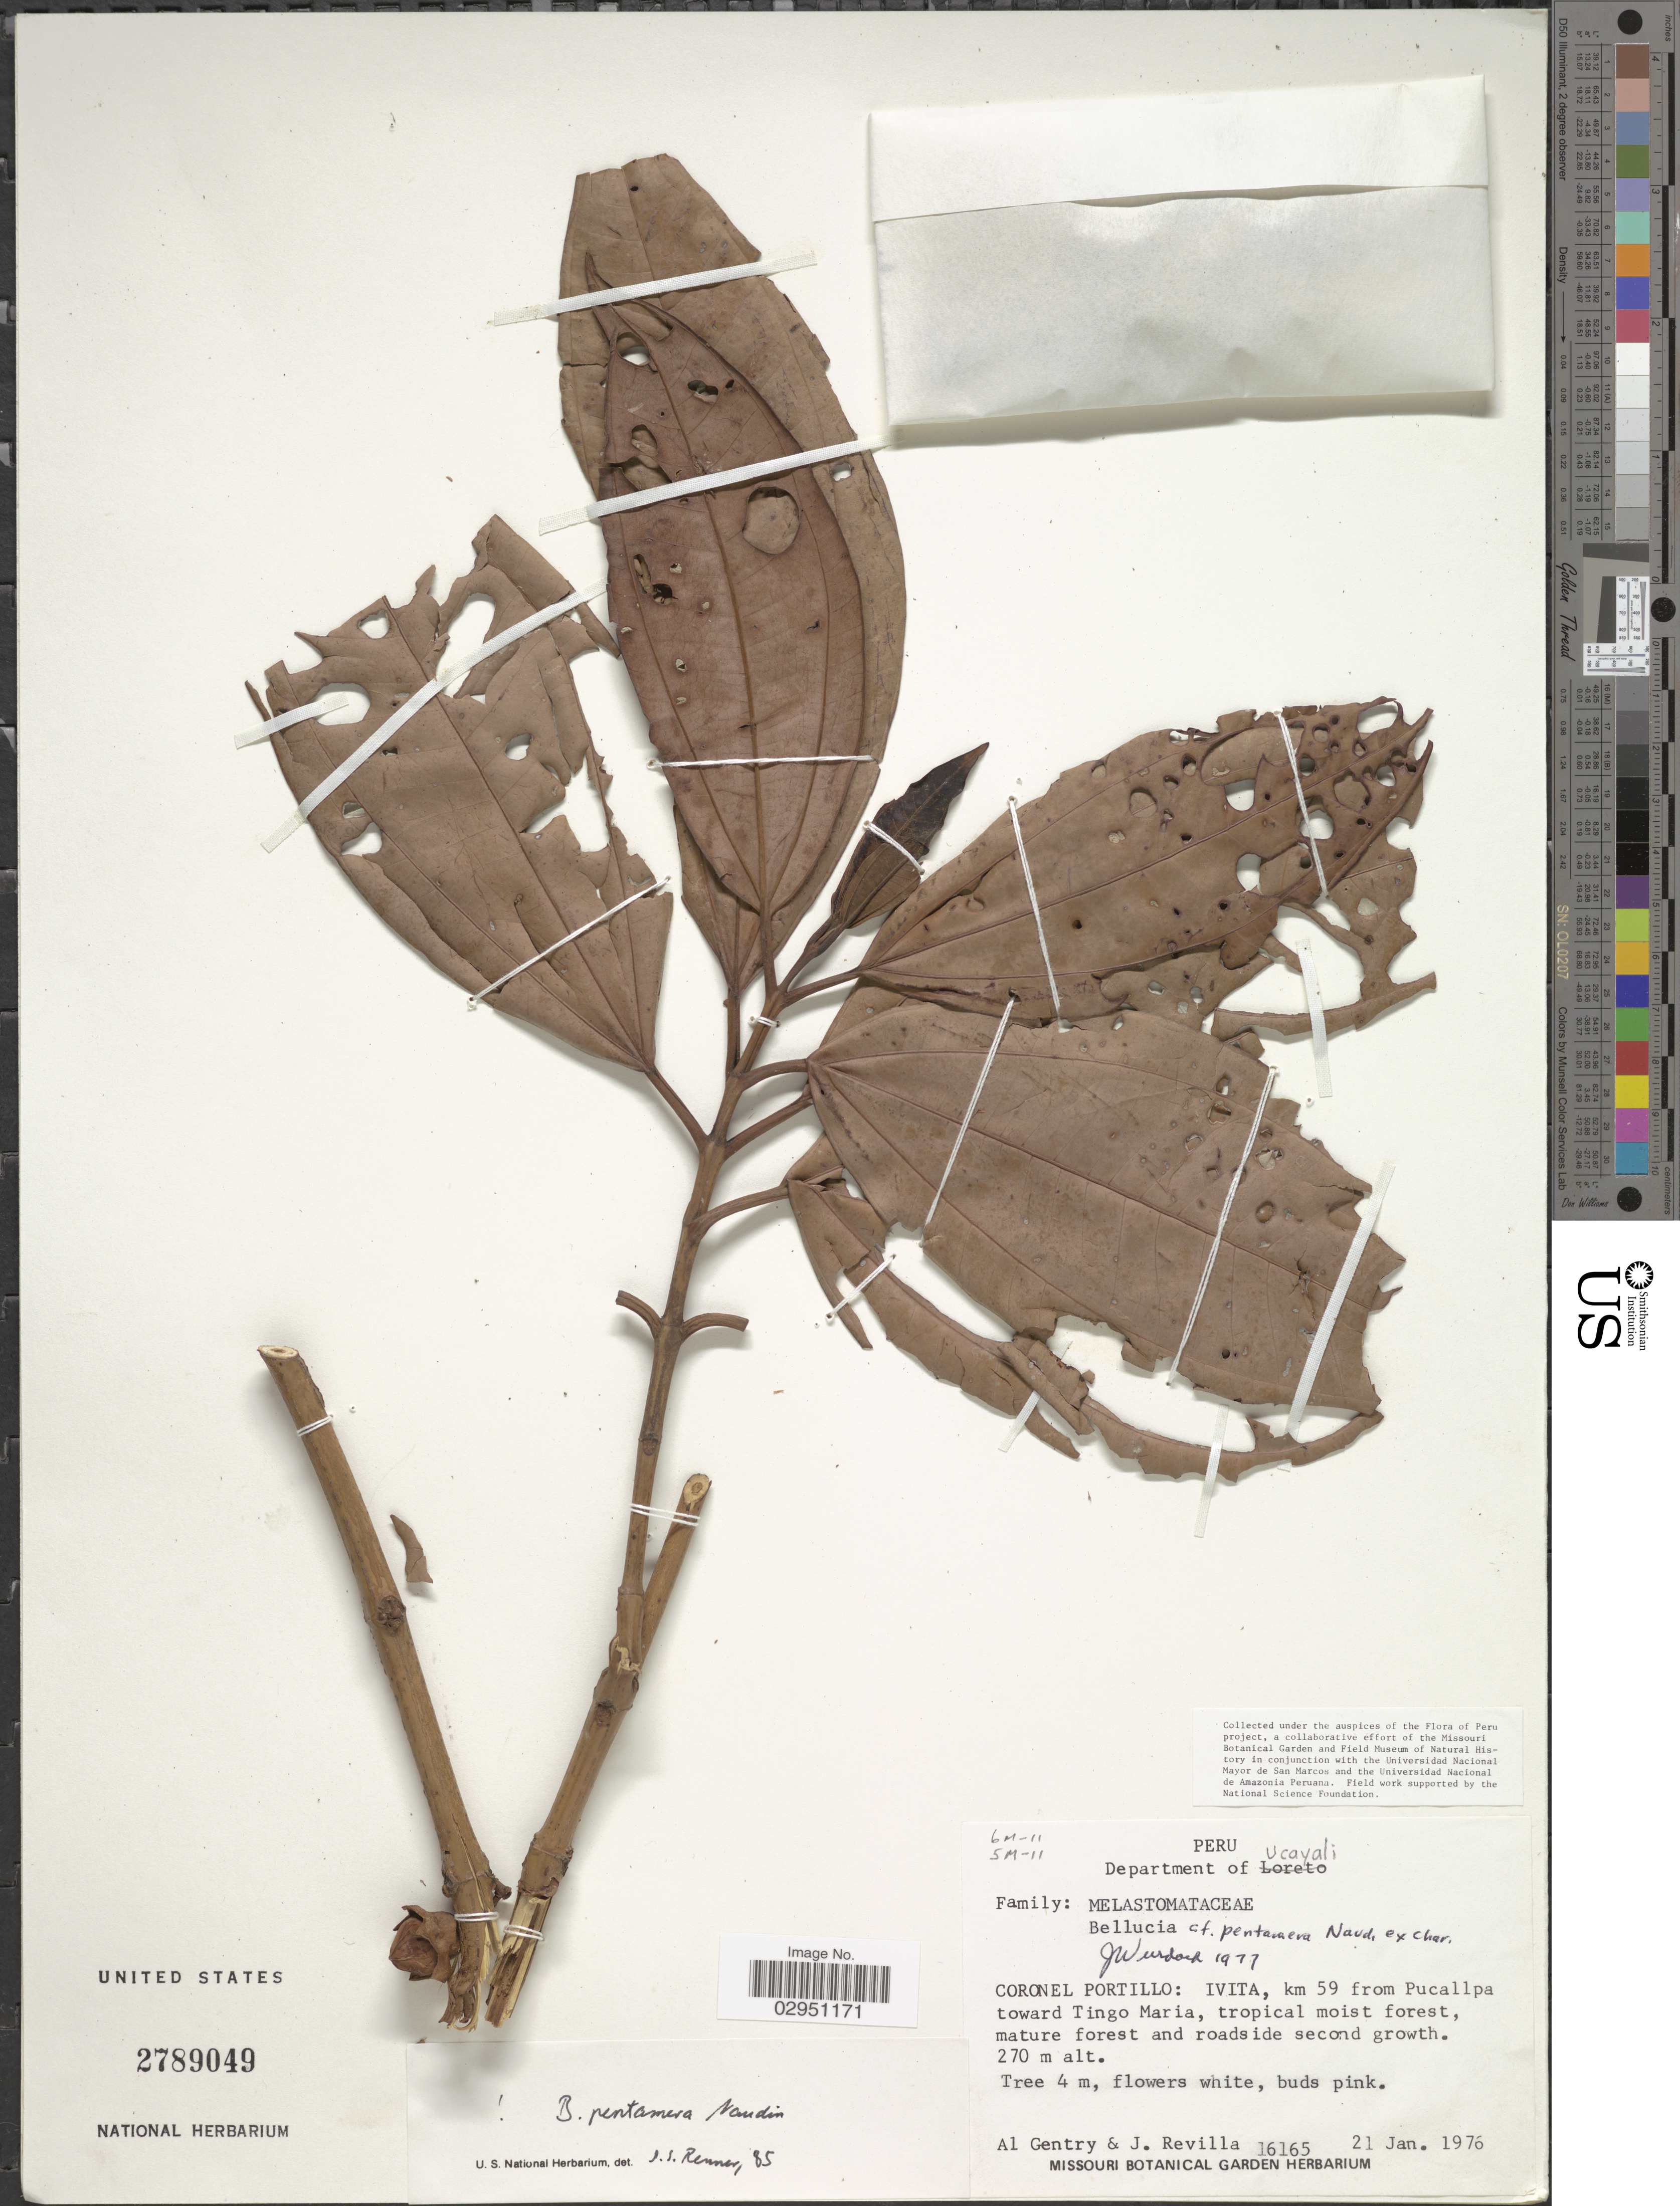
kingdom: Plantae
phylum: Tracheophyta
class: Magnoliopsida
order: Myrtales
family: Melastomataceae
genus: Bellucia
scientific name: Bellucia pentamera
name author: Naudin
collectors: A. H. Gentry & J. Revilla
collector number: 16165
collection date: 1976-01-21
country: Peru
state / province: Ucayali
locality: Department of Ucayali. Coronel PortilloD: Ivita, km 59 from Pucallpa toward Tingo Maria.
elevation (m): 270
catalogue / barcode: US 2789049